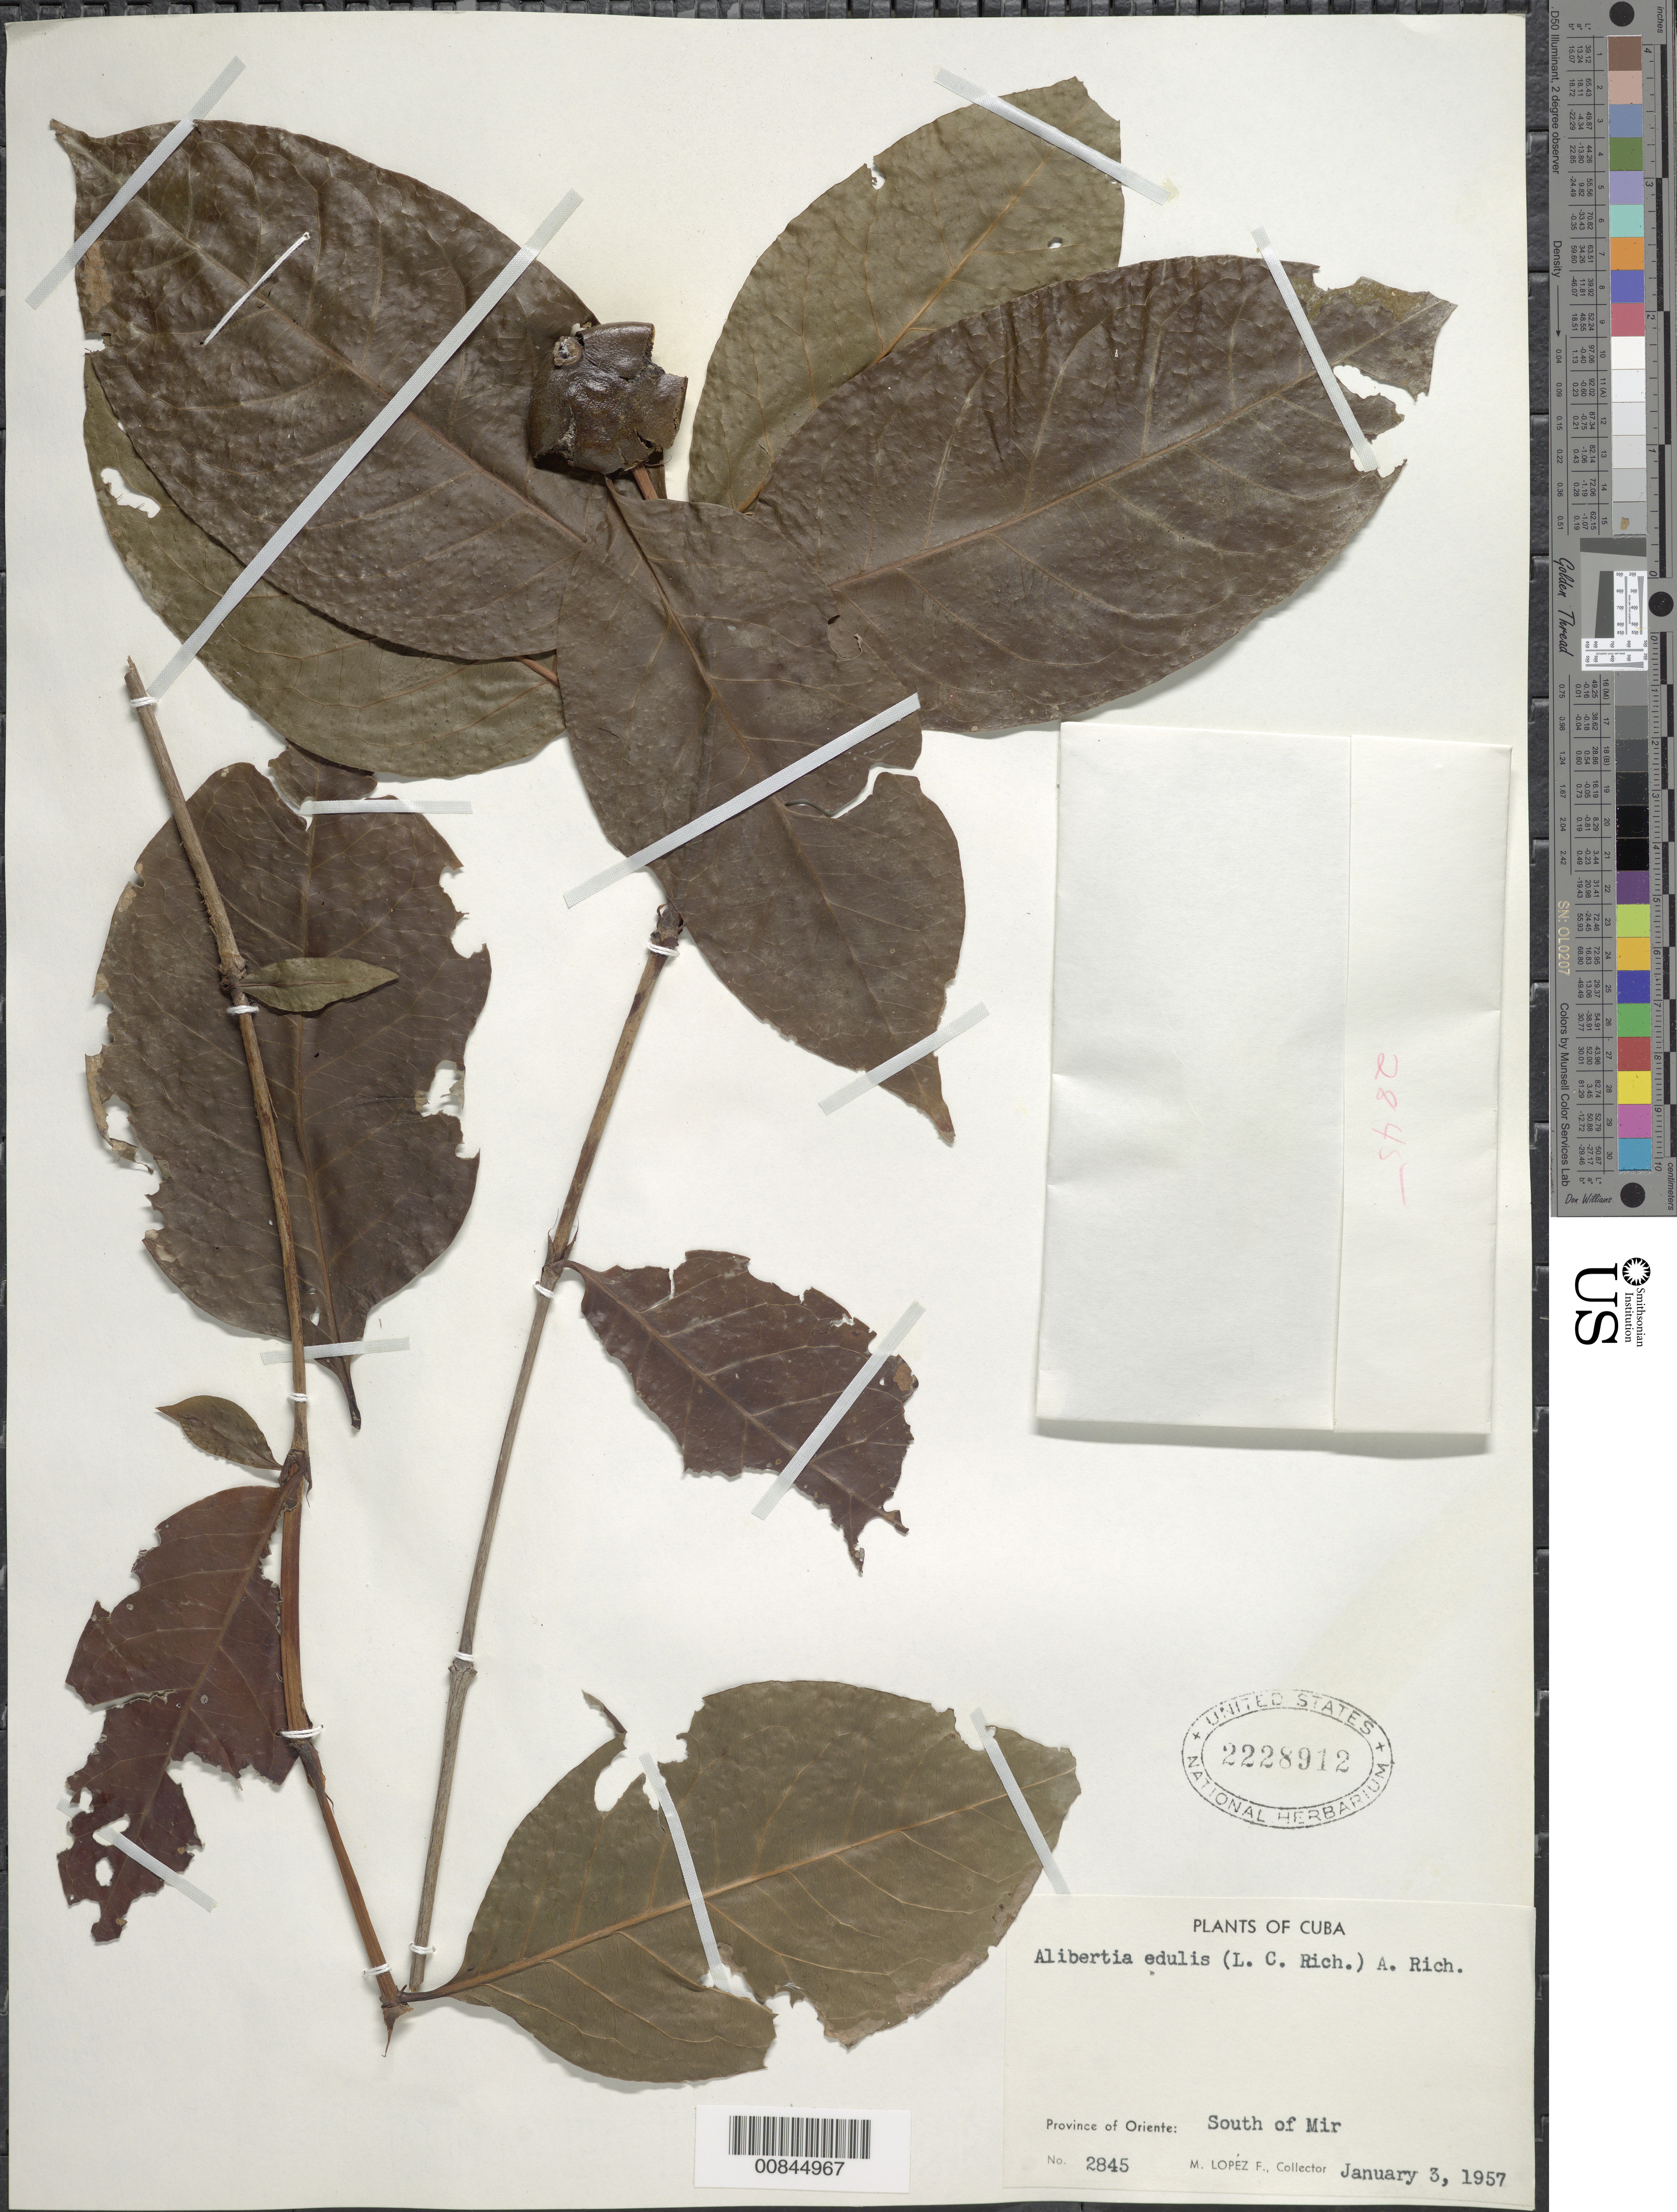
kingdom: Plantae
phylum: Tracheophyta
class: Magnoliopsida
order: Gentianales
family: Rubiaceae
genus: Alibertia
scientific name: Alibertia edulis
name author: (Rich.) A. Rich. ex DC.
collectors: M. López Figueiras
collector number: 2845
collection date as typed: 03 Jan 1957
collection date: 1957-01-03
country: Cuba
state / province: Oriente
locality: South of Mir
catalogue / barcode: US 2228912